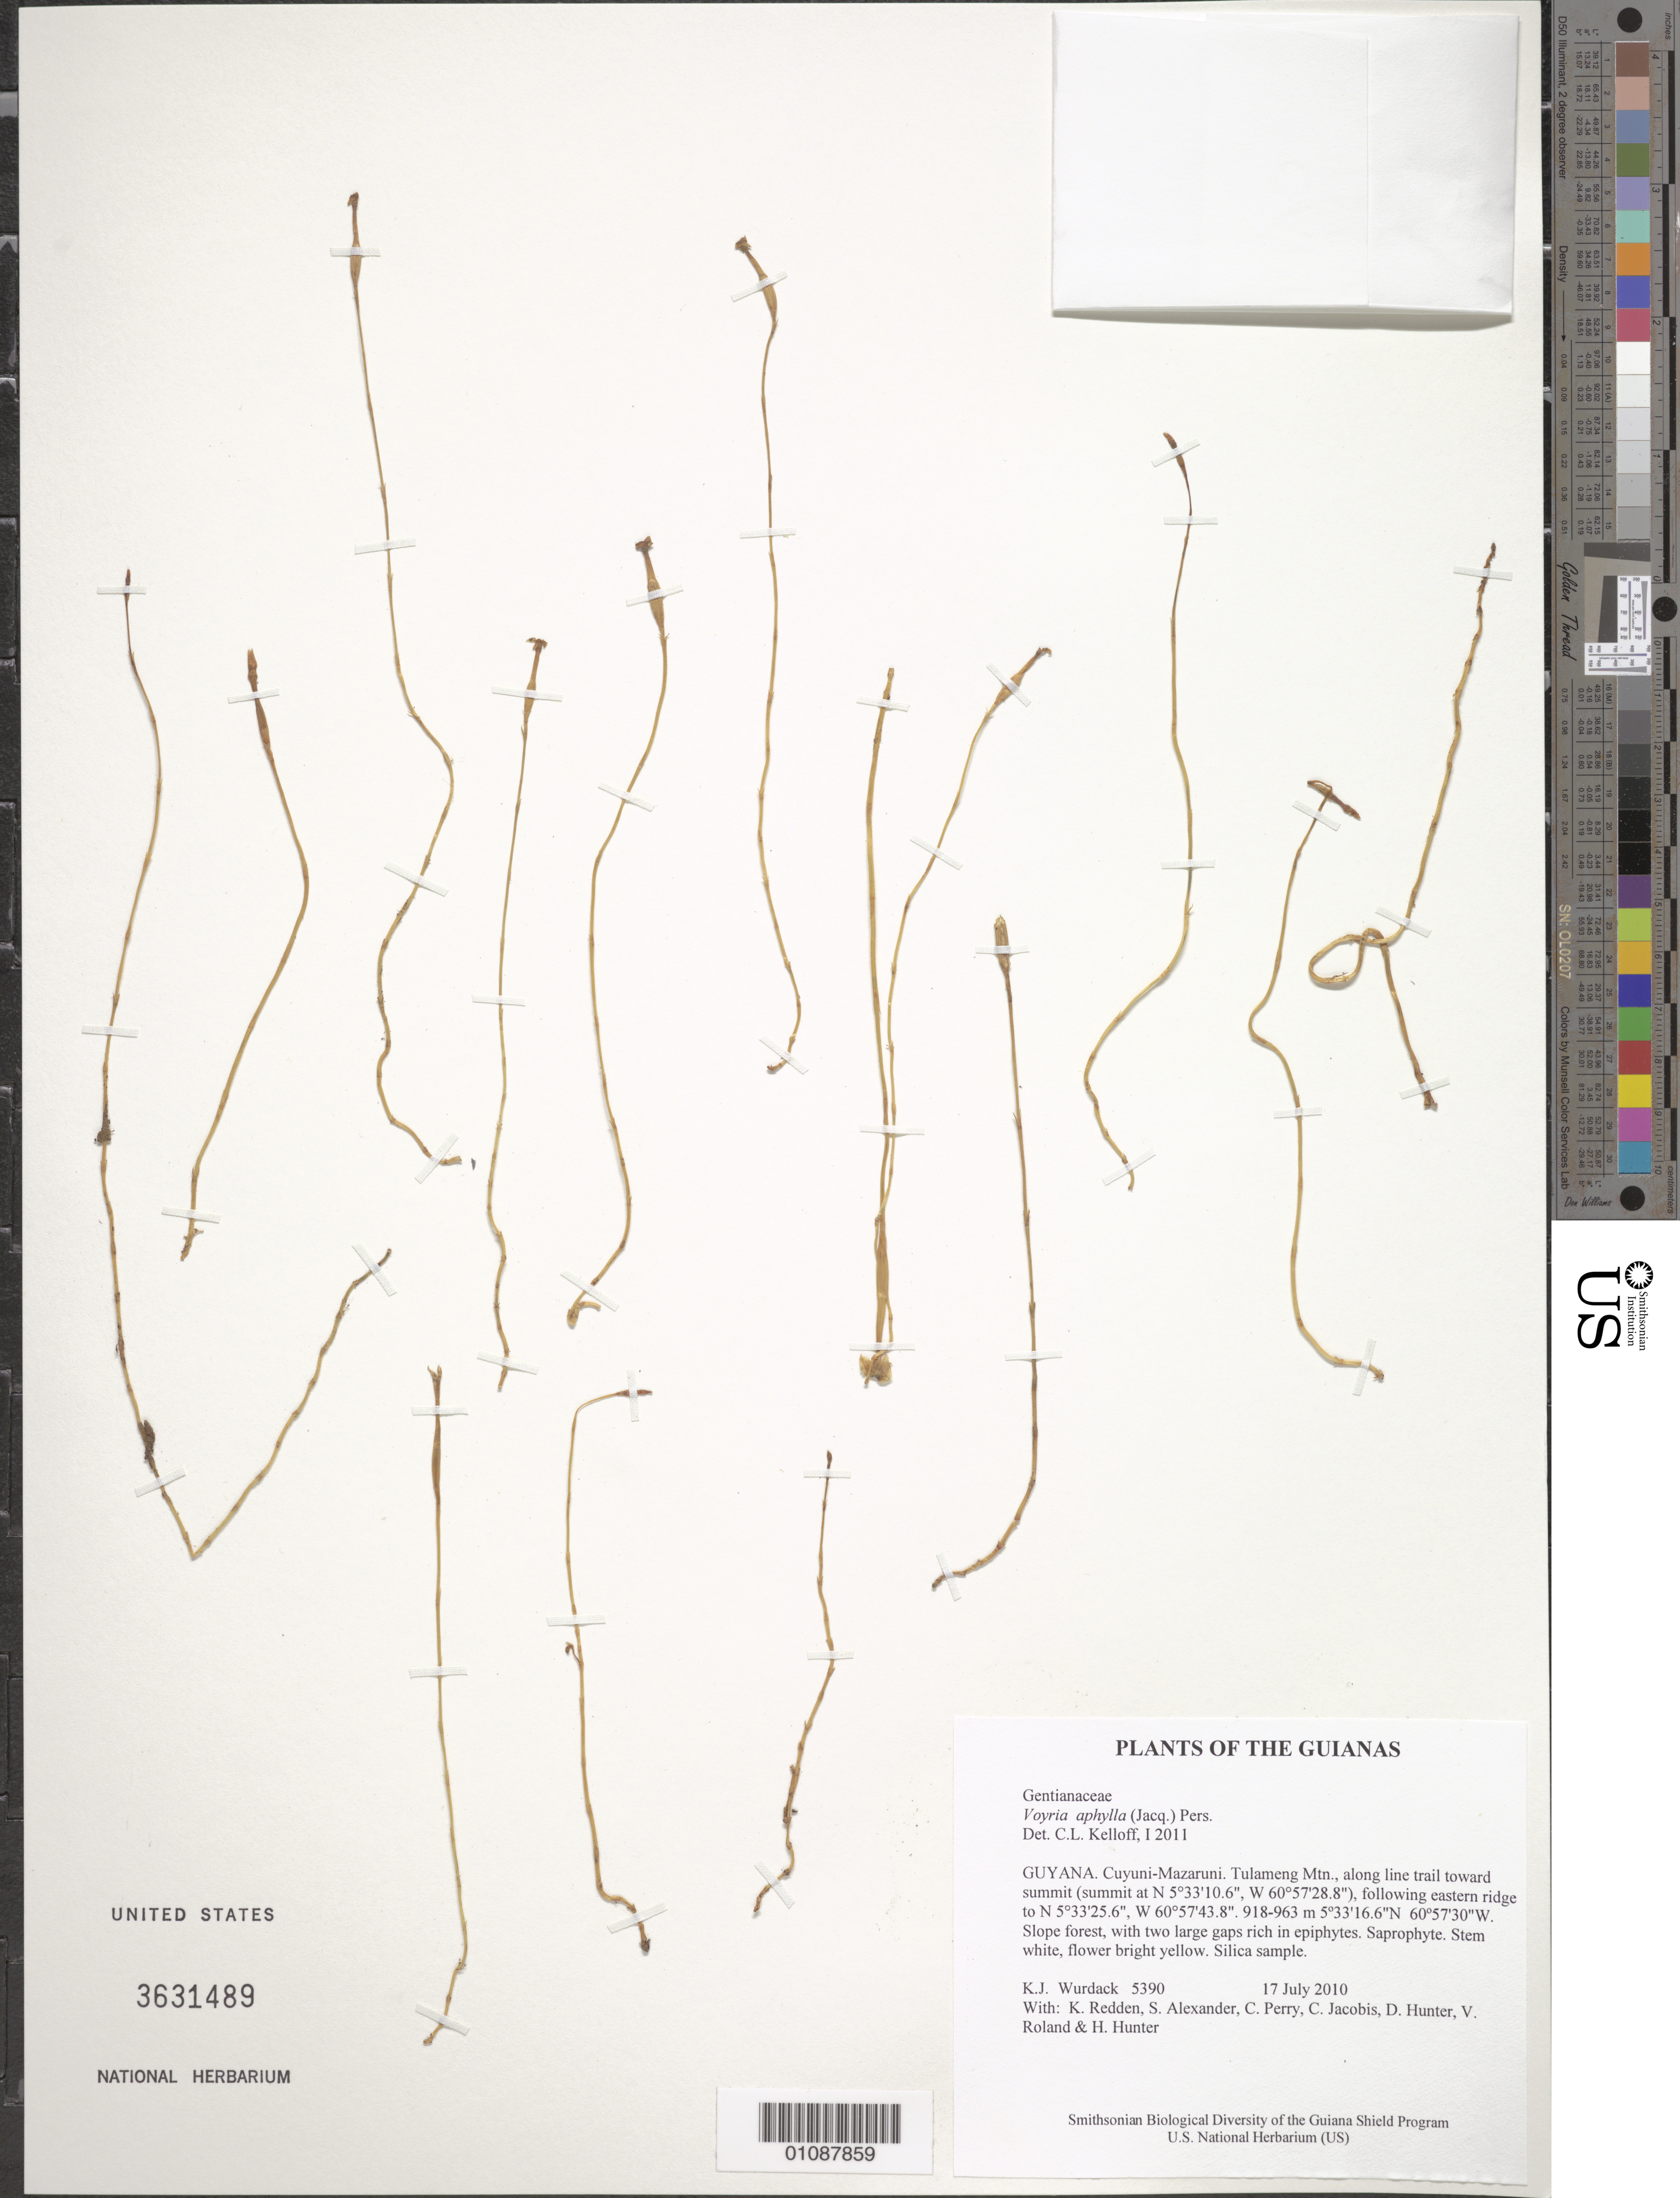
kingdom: Plantae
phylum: Tracheophyta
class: Magnoliopsida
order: Gentianales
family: Gentianaceae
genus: Voyria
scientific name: Voyria aphylla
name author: (Jacq.) Pers.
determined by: Kelloff, Carol L., (US), Smithsonian Institution - National Museum of Natural History (UNITED STATES)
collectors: K. Wurdack, K. M. Redden, S. N. Alexander, C. Perry, C. Jacobis, D. Hunter, V. Roland & H. Hunter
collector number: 5390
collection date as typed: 17 July 2010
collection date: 2010-07-17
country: Guyana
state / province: Cuyuni-Mazaruni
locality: Tulameng Mtn., along line trail toward summit (summit at N 5°33'10.6", W 60°57'28.8"), following eastern ridge to N 5°33'25.6", W 60°57'43.8"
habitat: Slope forest, with two large gaps rich in epiphytes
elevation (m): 918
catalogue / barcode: US 3631489